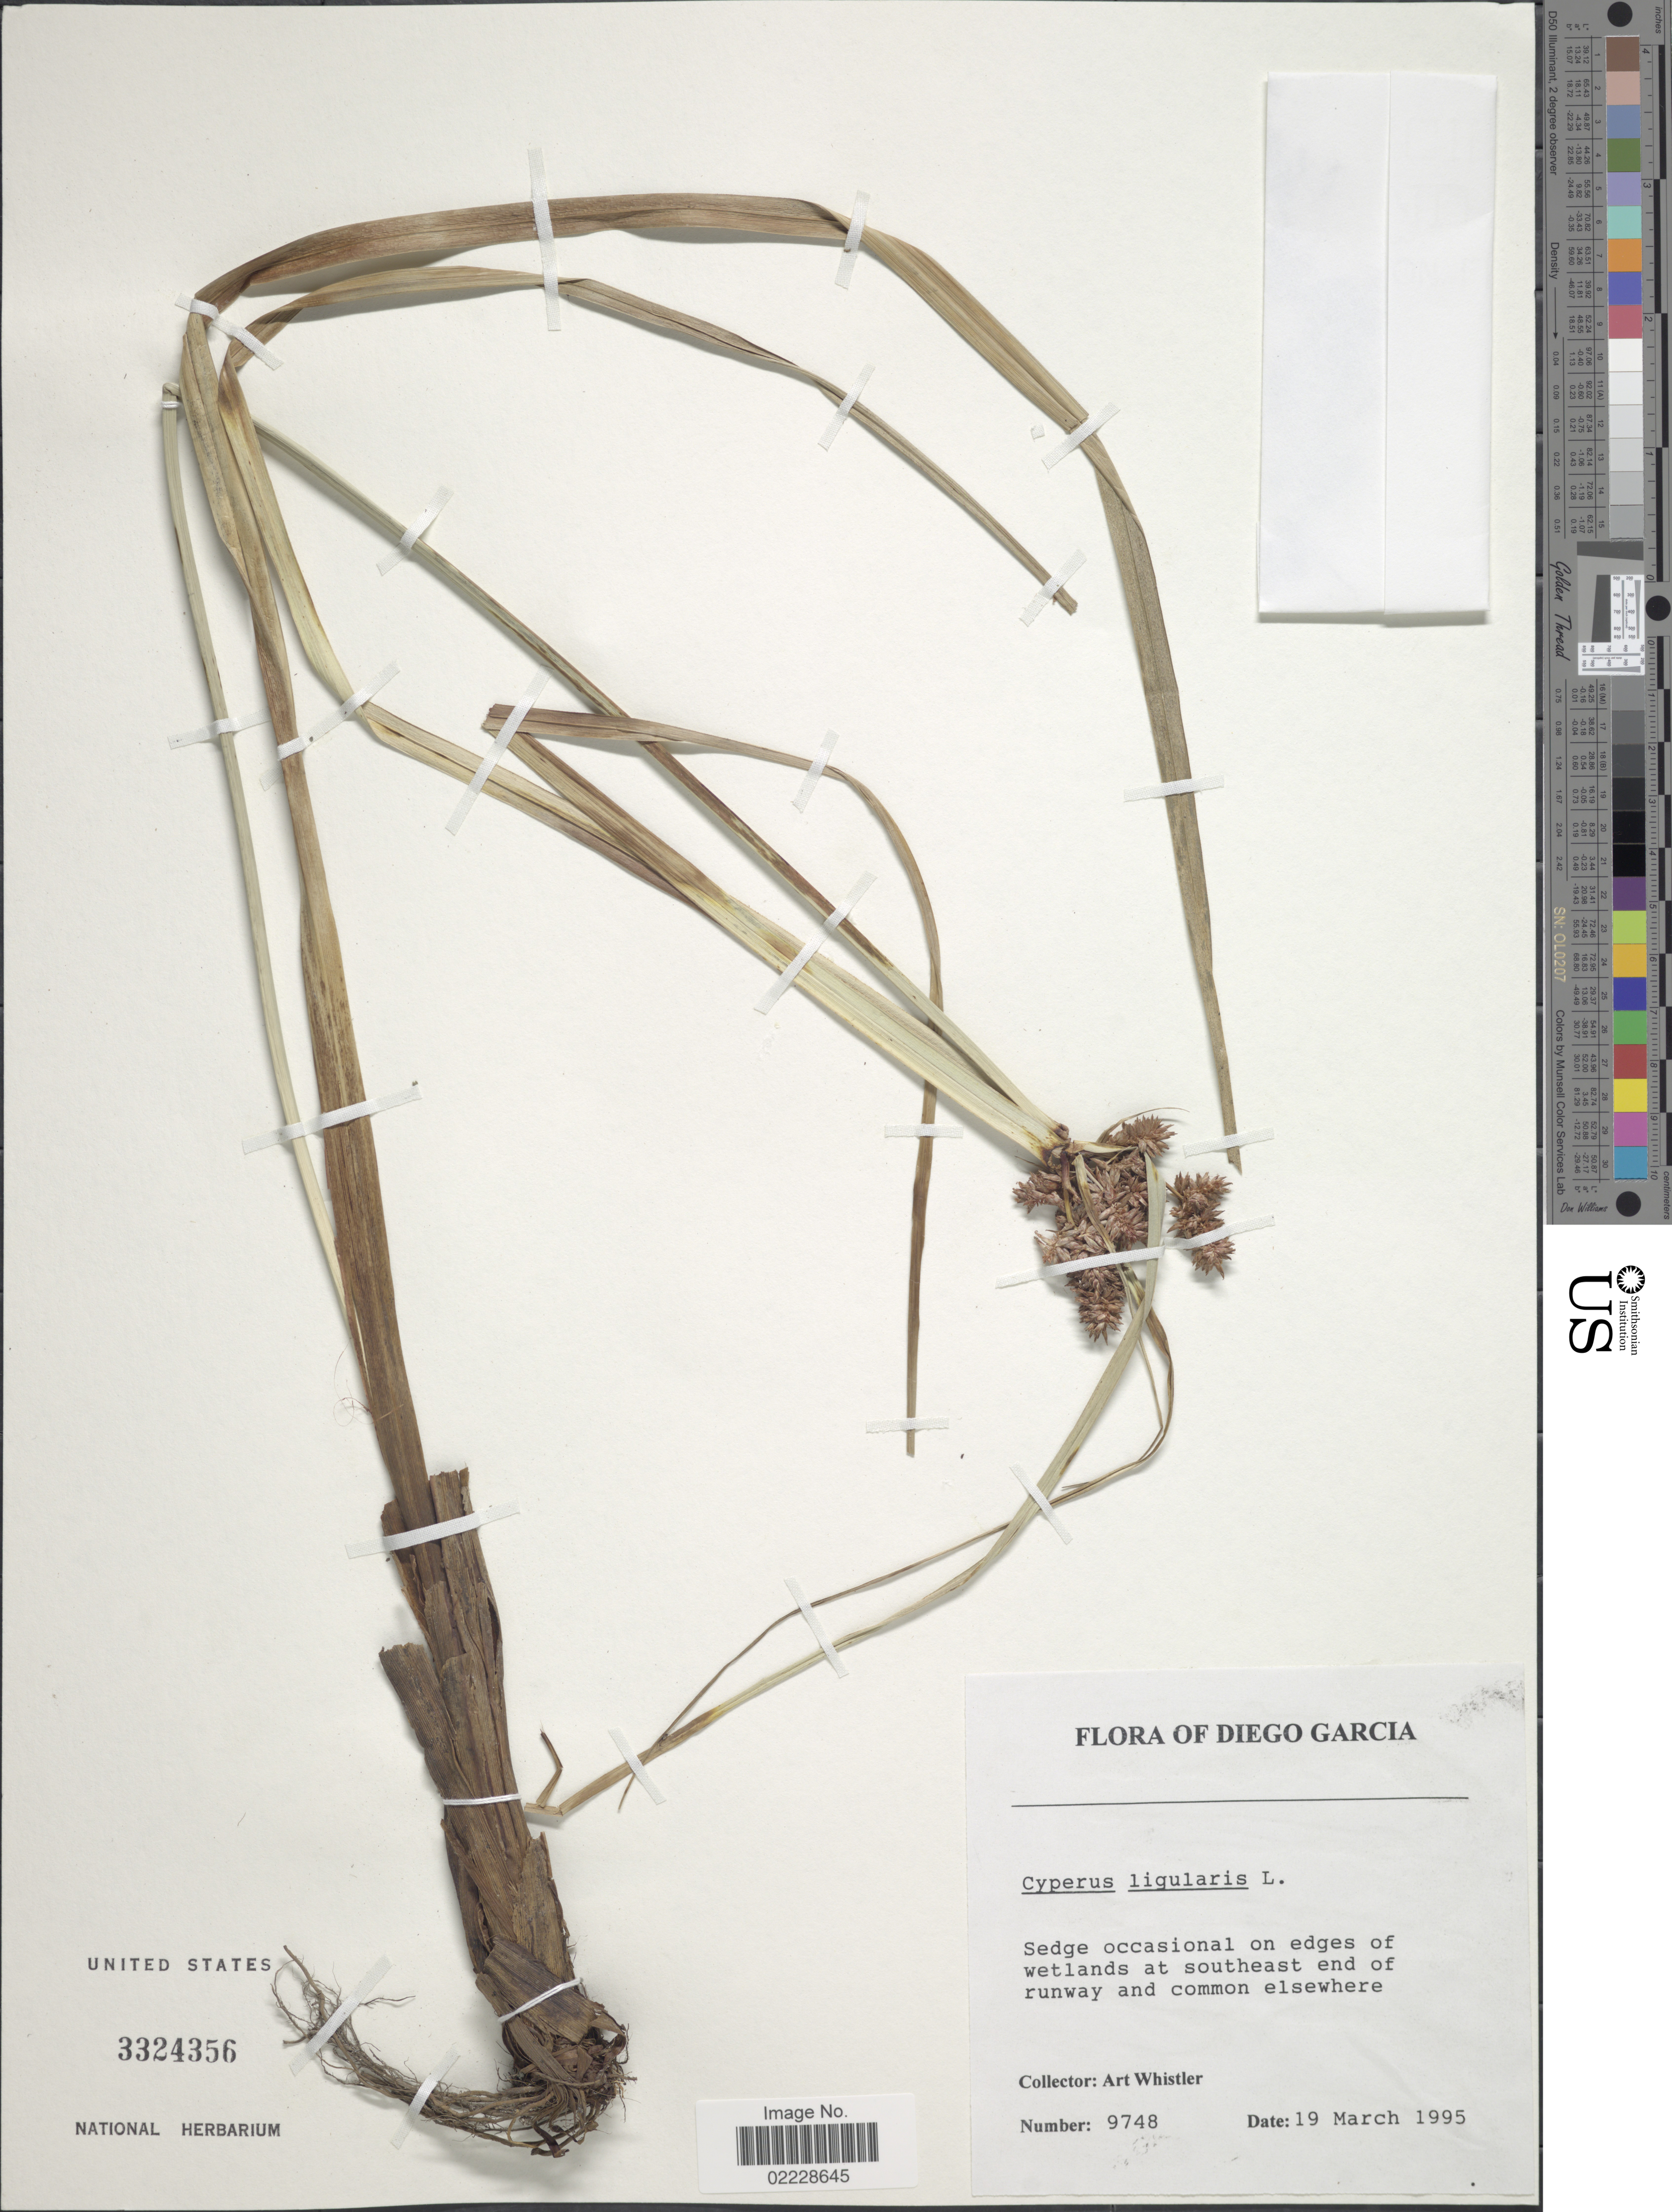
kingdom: Plantae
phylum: Tracheophyta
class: Liliopsida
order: Poales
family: Cyperaceae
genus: Cyperus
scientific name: Cyperus ligularis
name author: L.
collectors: A. Whistler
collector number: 9748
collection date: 1995-03-19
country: British Indian Ocean Territory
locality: Diego Garcia, Sedge occasional on edges of wetlands at southeast end of runway and common elsewhere.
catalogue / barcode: US 3324356